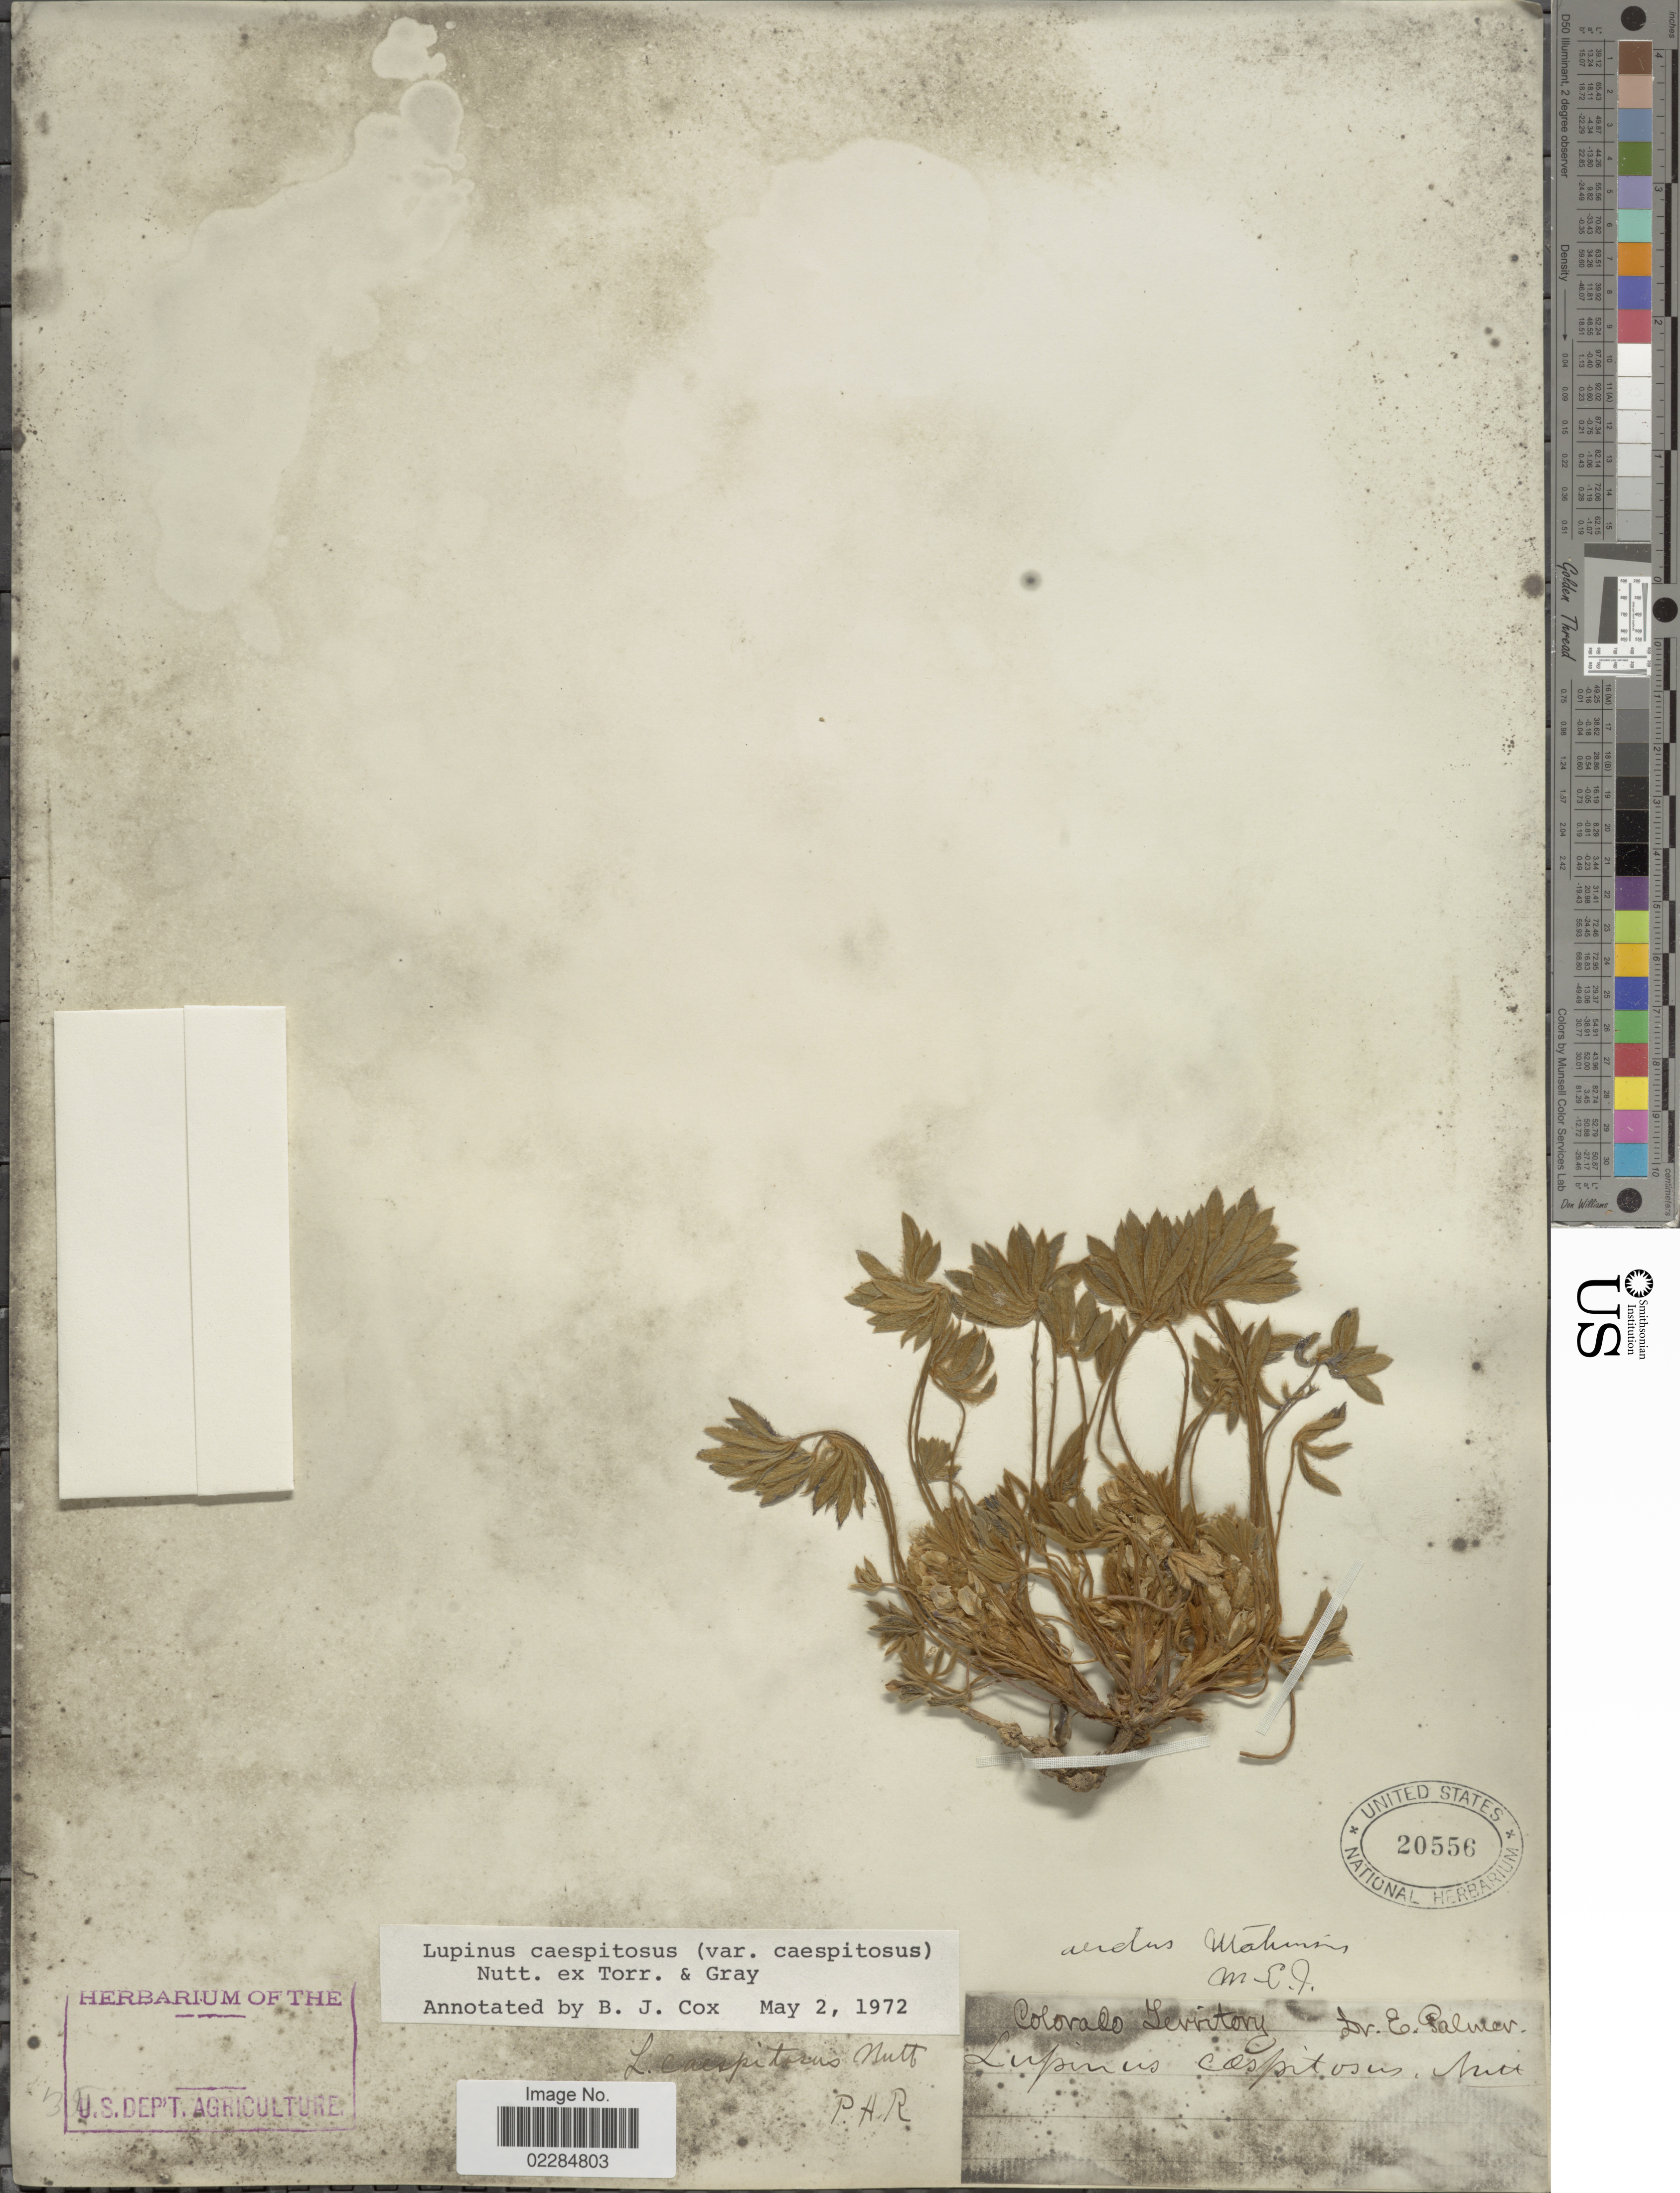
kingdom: Plantae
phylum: Tracheophyta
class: Magnoliopsida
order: Fabales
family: Fabaceae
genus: Lupinus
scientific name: Lupinus caespitosus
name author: Nutt.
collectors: E. Palmer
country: United States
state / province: Colorado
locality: Colorado Territory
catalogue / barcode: US 20556